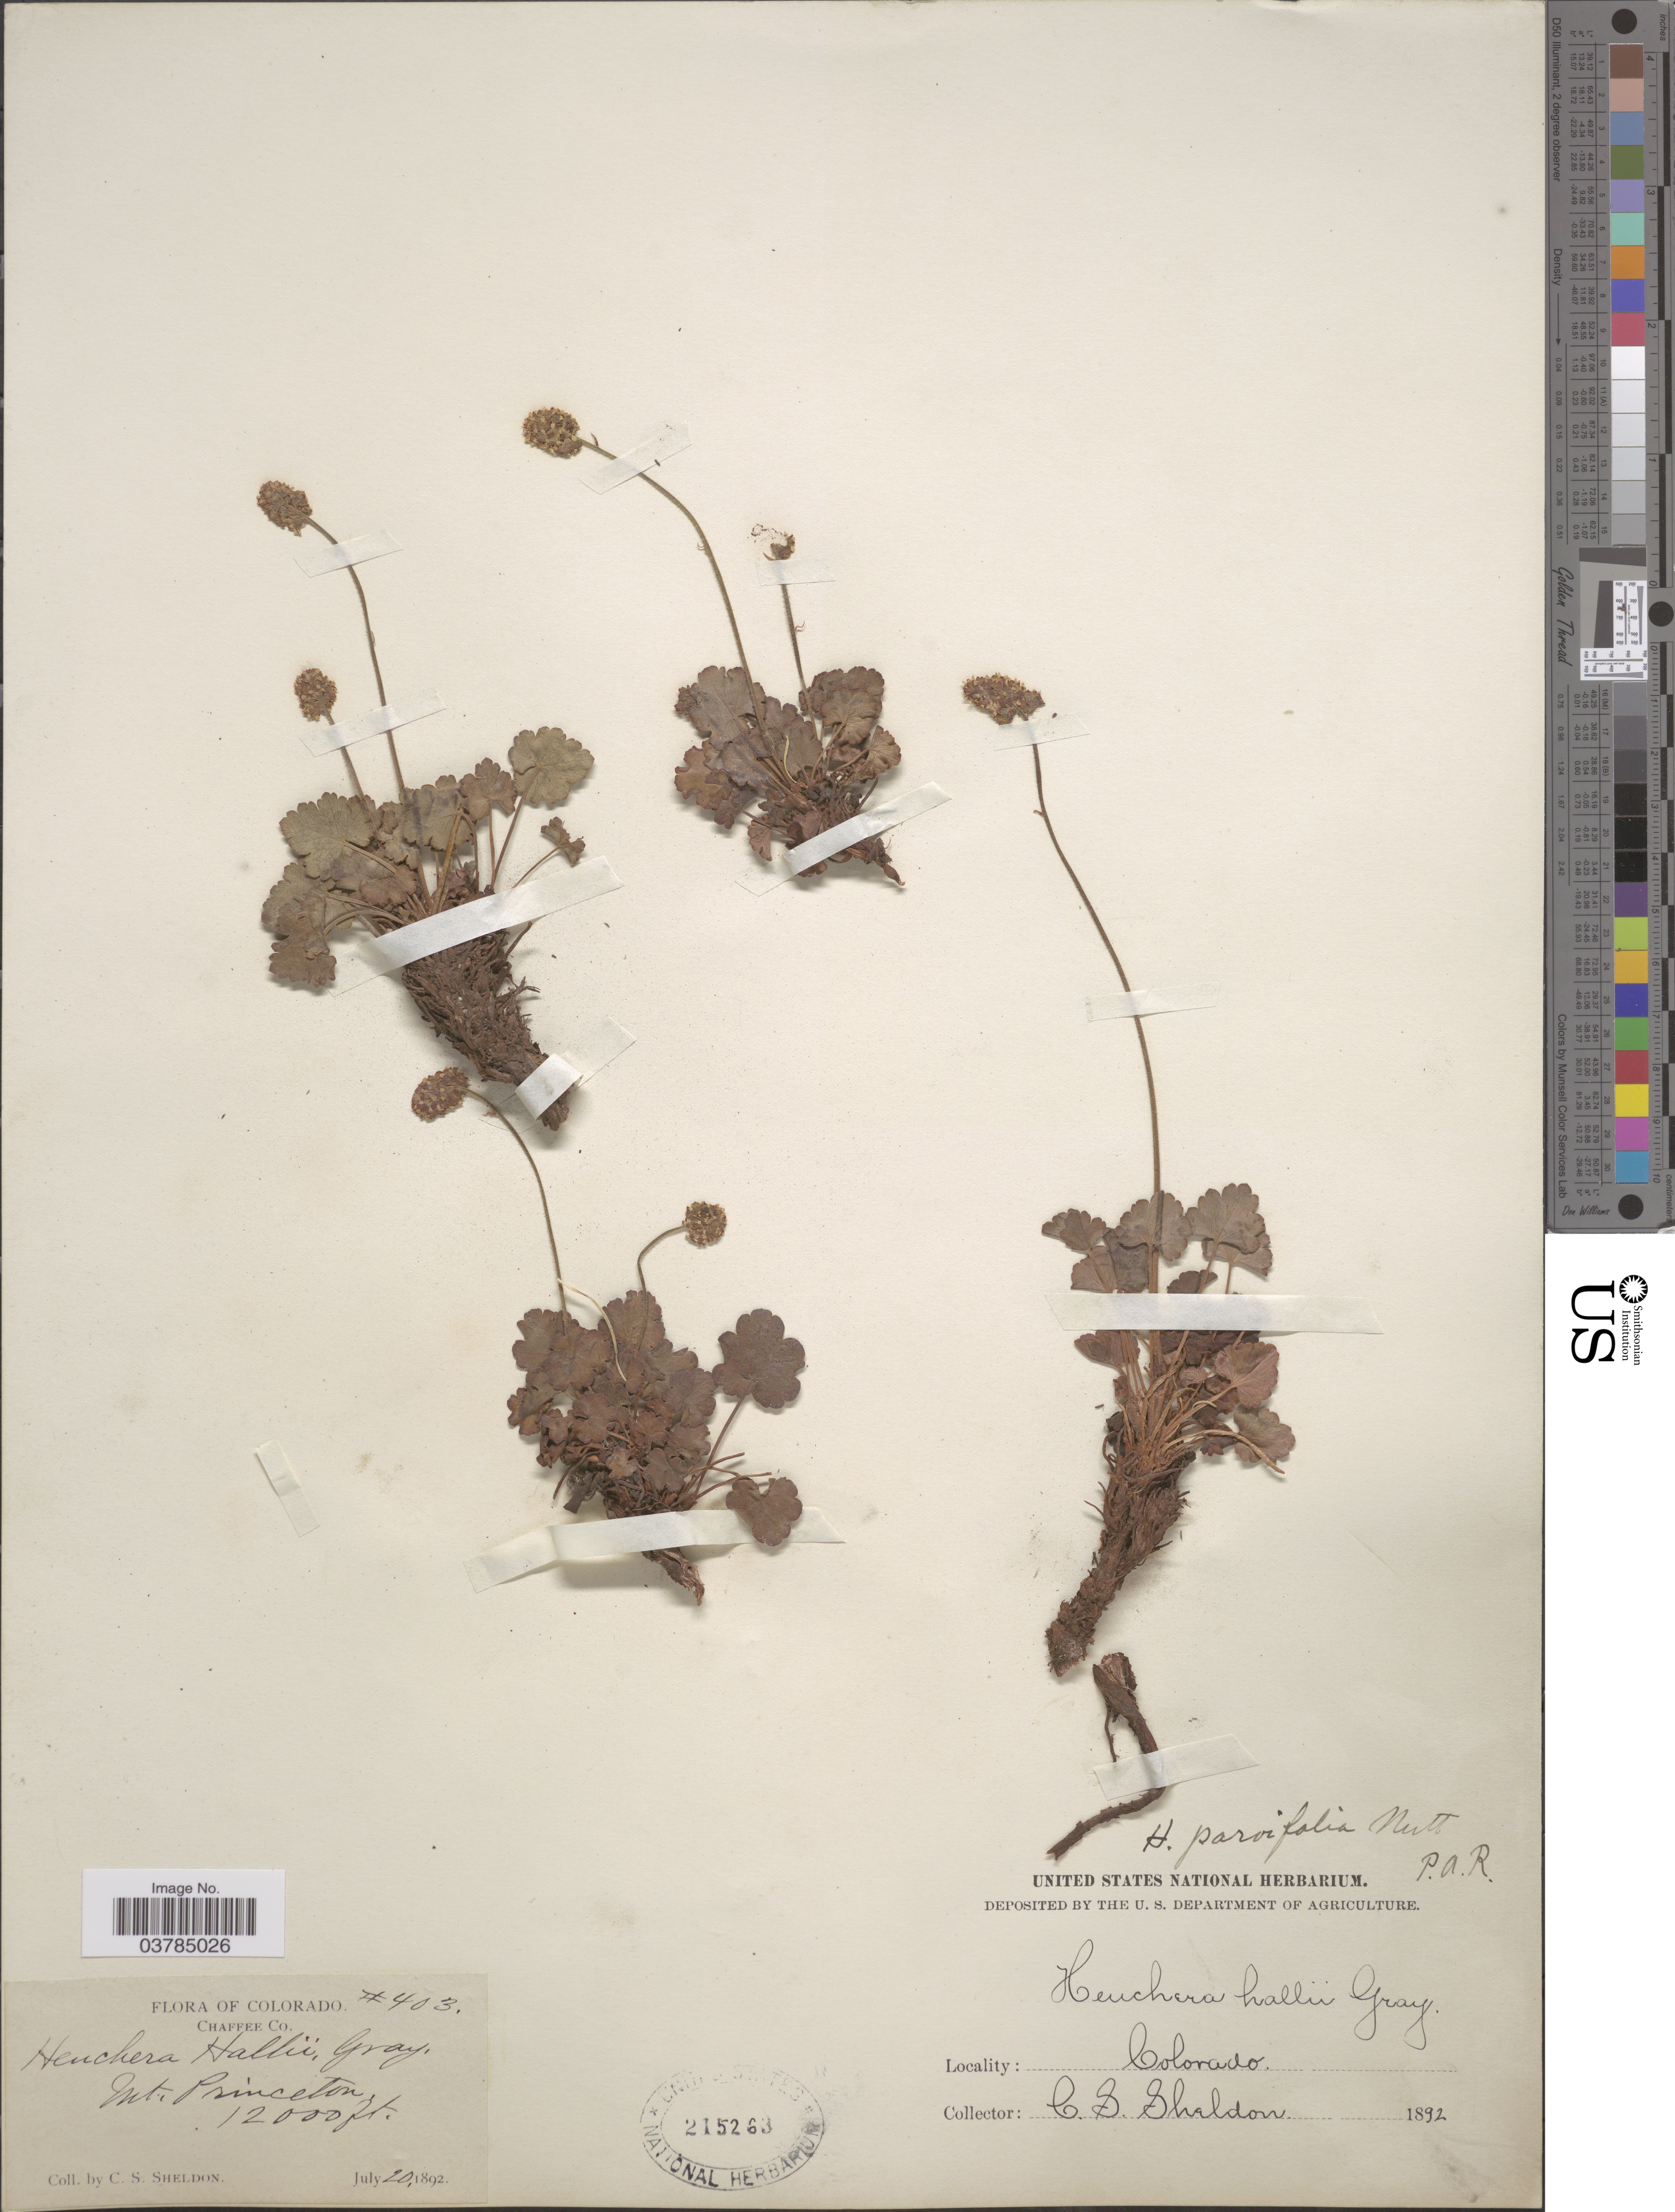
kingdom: Plantae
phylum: Tracheophyta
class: Magnoliopsida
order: Saxifragales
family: Saxifragaceae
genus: Heuchera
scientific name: Heuchera parvifolia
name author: Nutt.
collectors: C. S. Sheldon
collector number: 403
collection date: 1892-07-20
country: United States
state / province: Colorado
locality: Chaffee Co. Mt. Princeton.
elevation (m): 3658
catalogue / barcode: US 215263